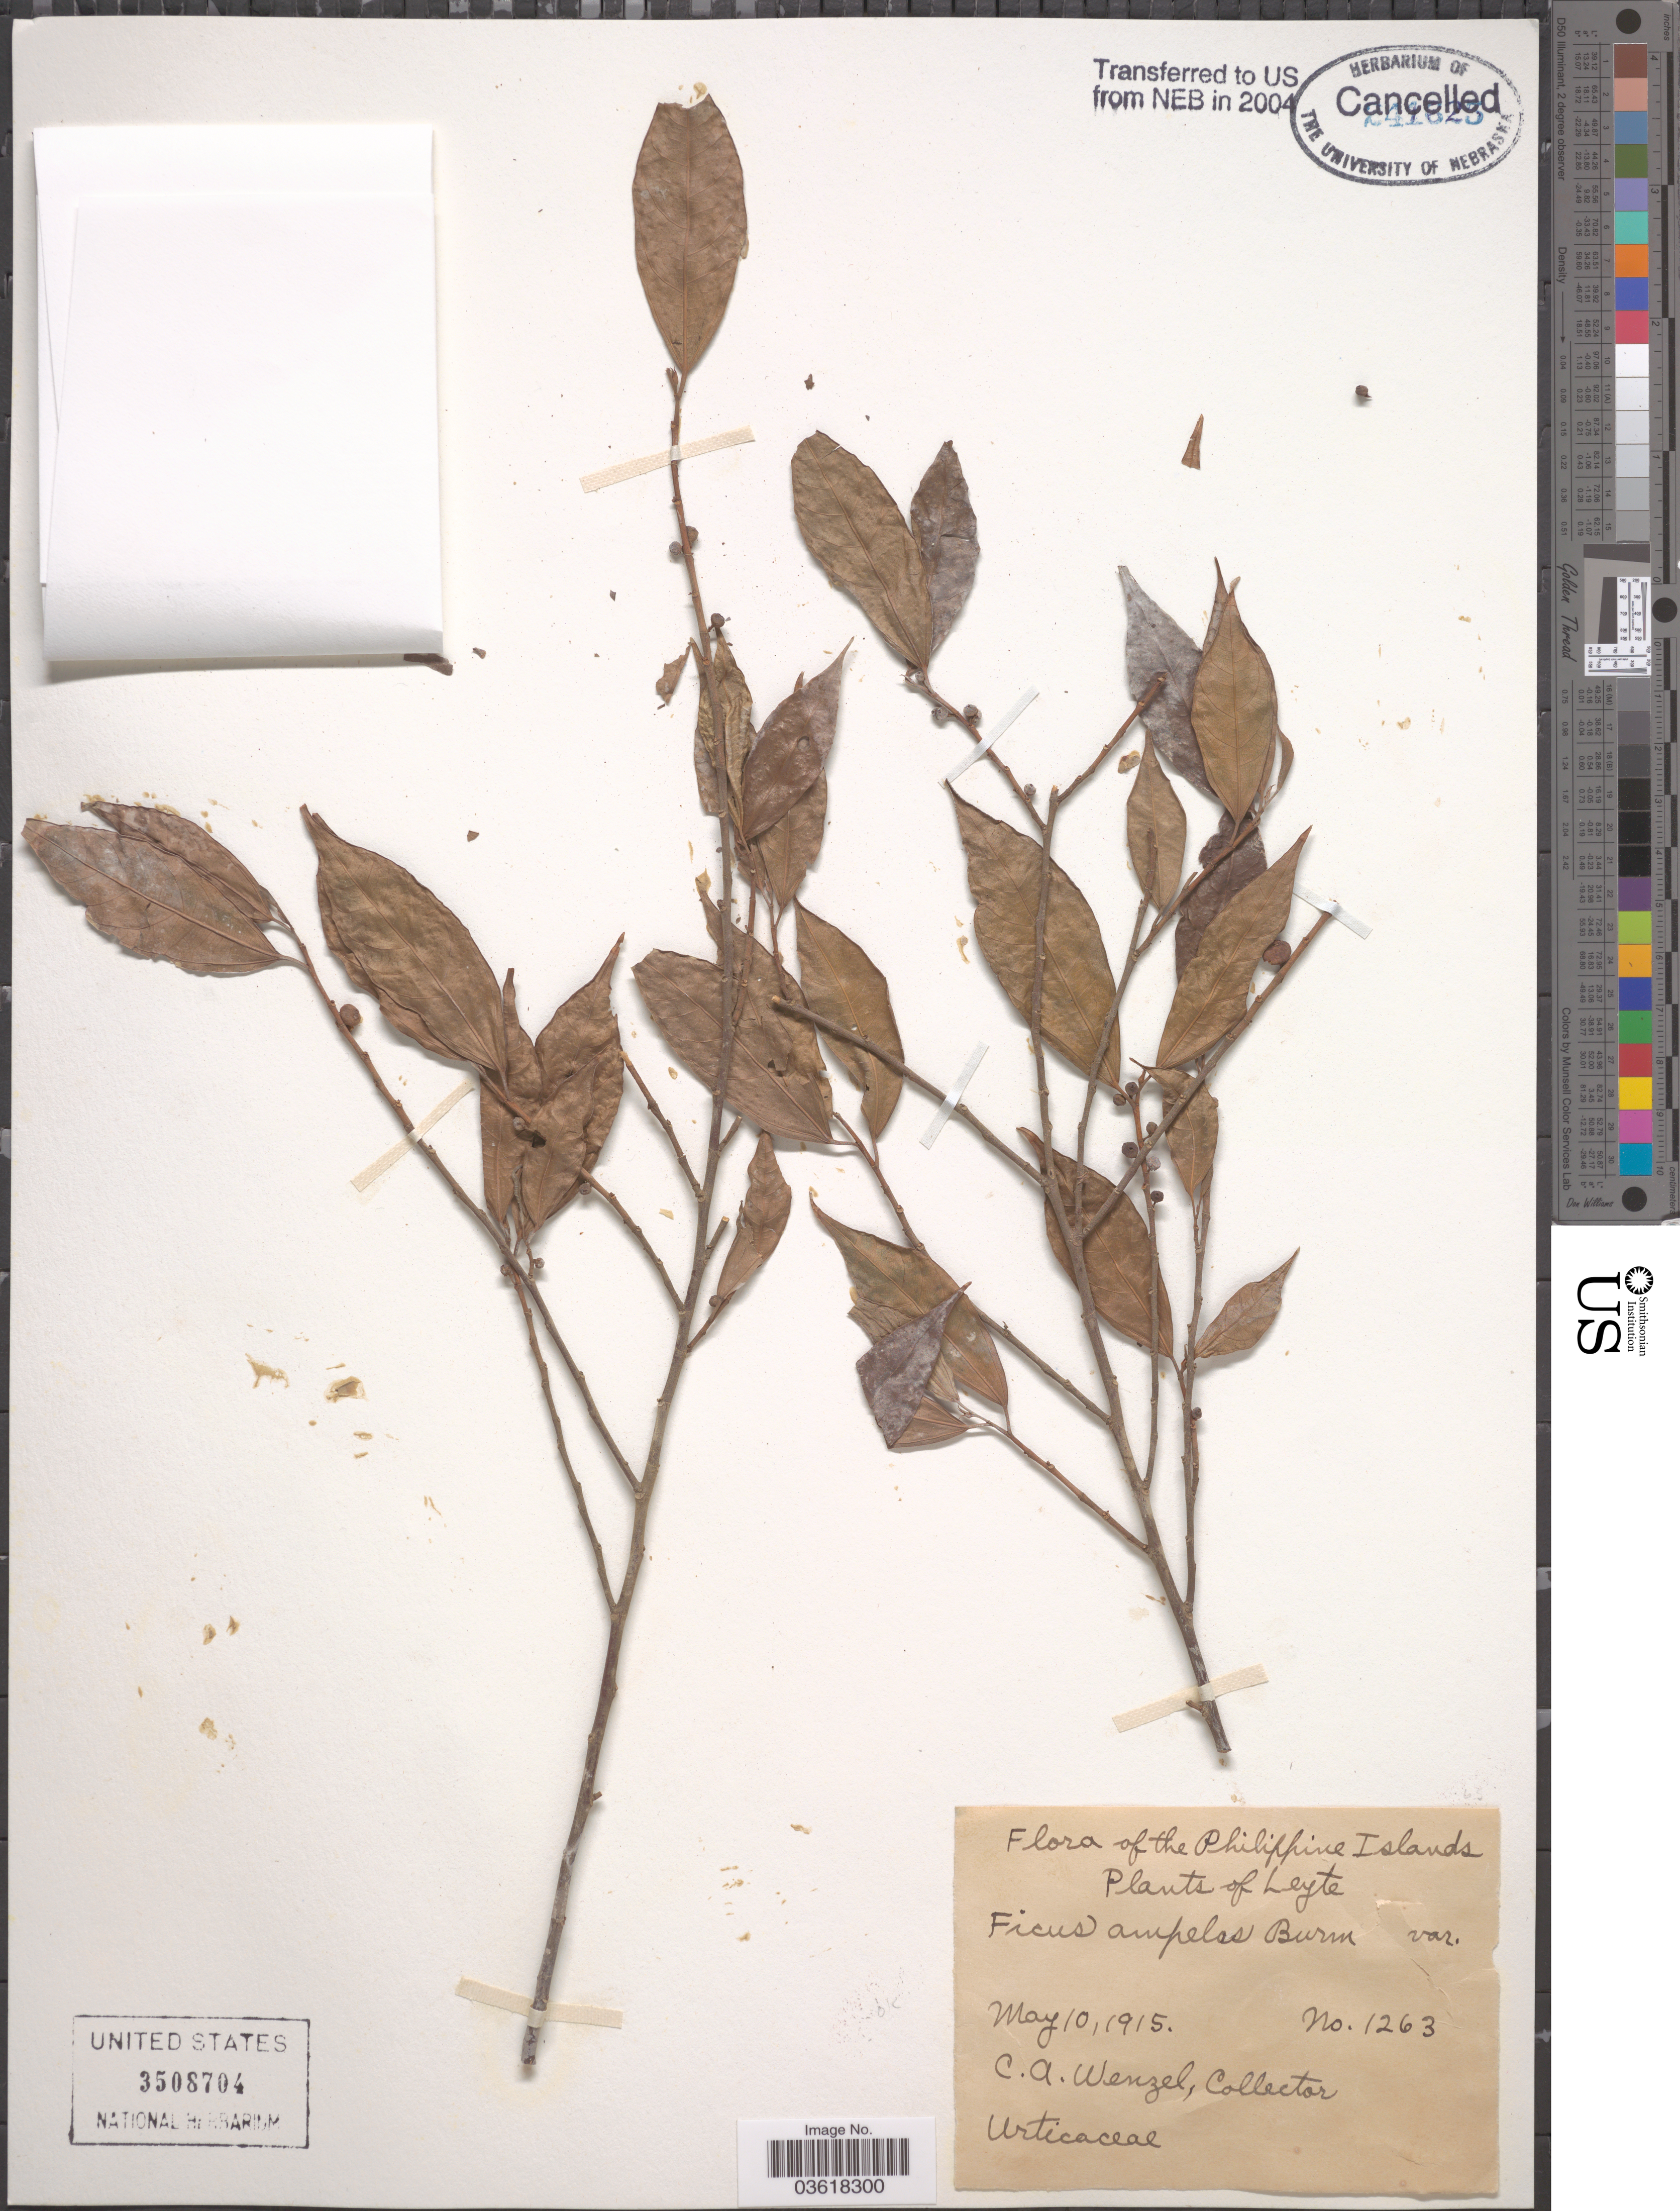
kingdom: Plantae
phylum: Tracheophyta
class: Magnoliopsida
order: Rosales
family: Moraceae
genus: Ficus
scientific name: Ficus ampelos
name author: Burm. f.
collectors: C. Wenzel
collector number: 1263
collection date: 1915-05-10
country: Philippines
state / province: Eastern Visayas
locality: Leyte.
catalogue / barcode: US 3508704